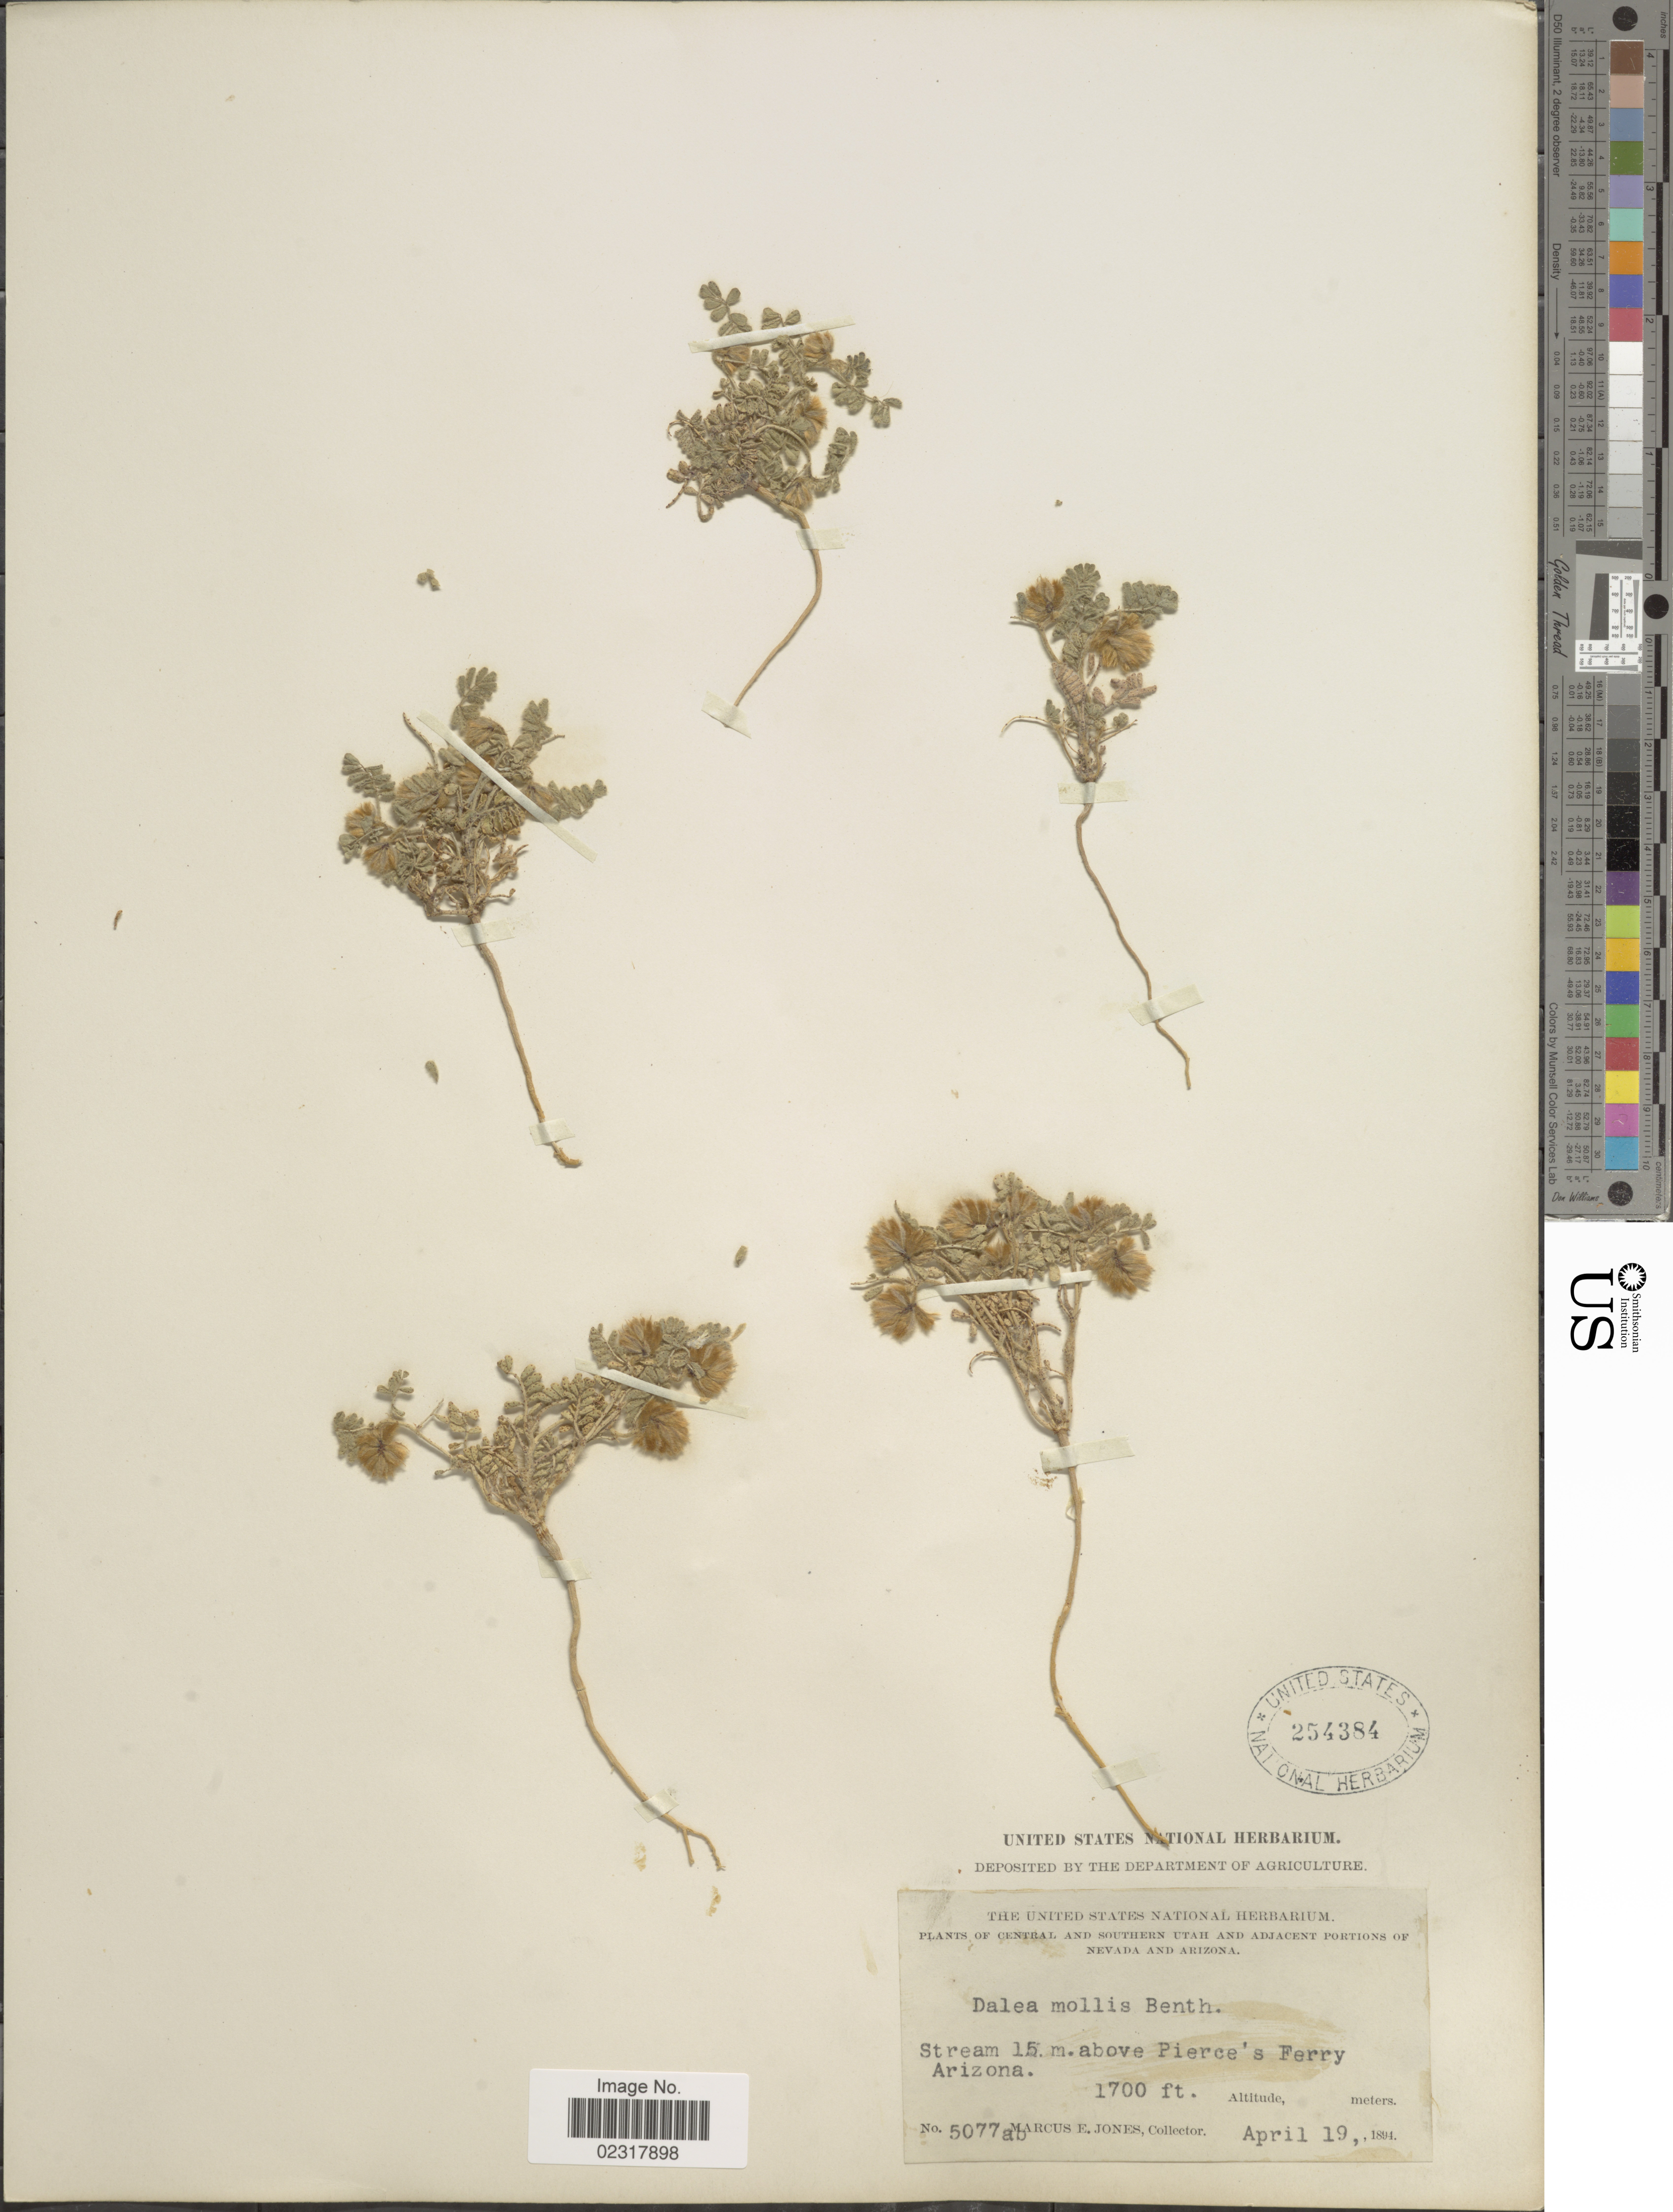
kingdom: Plantae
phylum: Tracheophyta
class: Magnoliopsida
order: Fabales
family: Fabaceae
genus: Dalea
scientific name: Dalea mollis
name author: Benth.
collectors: M. E. Jones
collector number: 5077ab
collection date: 1894-04-19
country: United States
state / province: Arizona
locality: Stream 15 m. above Pierce's Ferry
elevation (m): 518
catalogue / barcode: US 254384